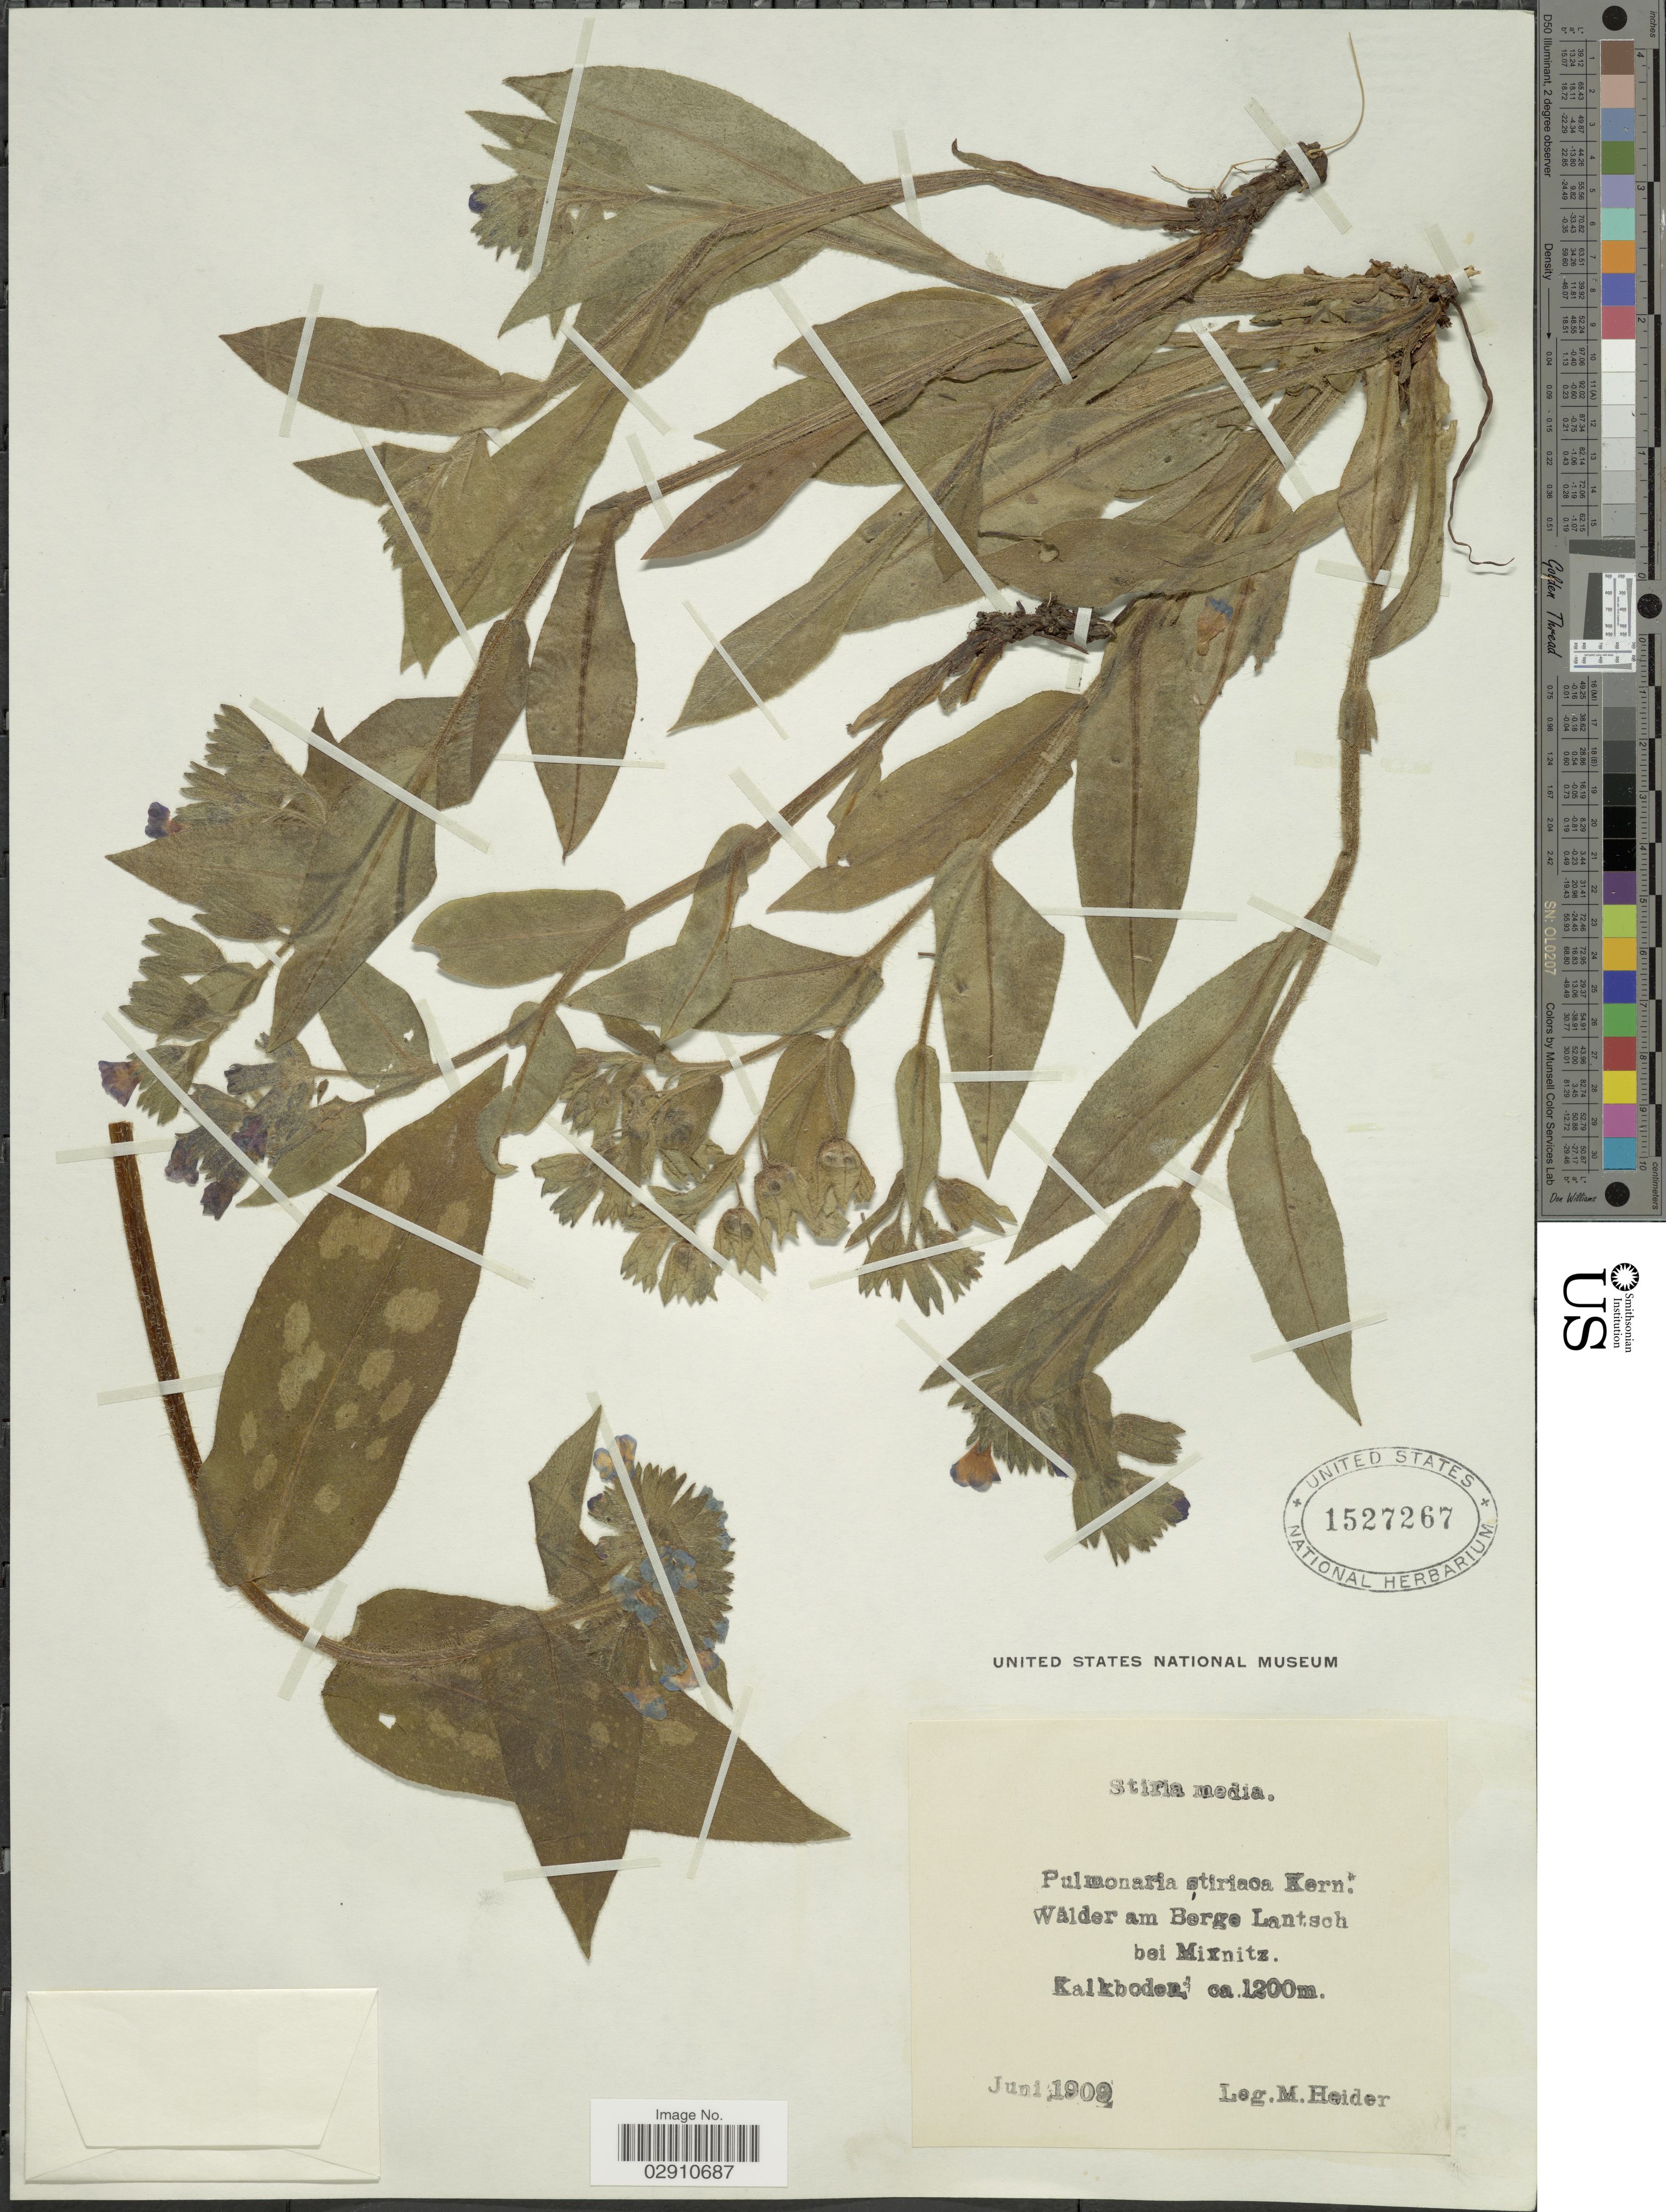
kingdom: Plantae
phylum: Tracheophyta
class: Magnoliopsida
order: Boraginales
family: Boraginaceae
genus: Pulmonaria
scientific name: Pulmonaria stiriaca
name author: A. Kern.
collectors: M. Heider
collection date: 1909-07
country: Austria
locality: Stiria media. Wälder am Berge Lantsch bei Mixnitz. Kalkboden.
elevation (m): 1200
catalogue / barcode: US 1527267